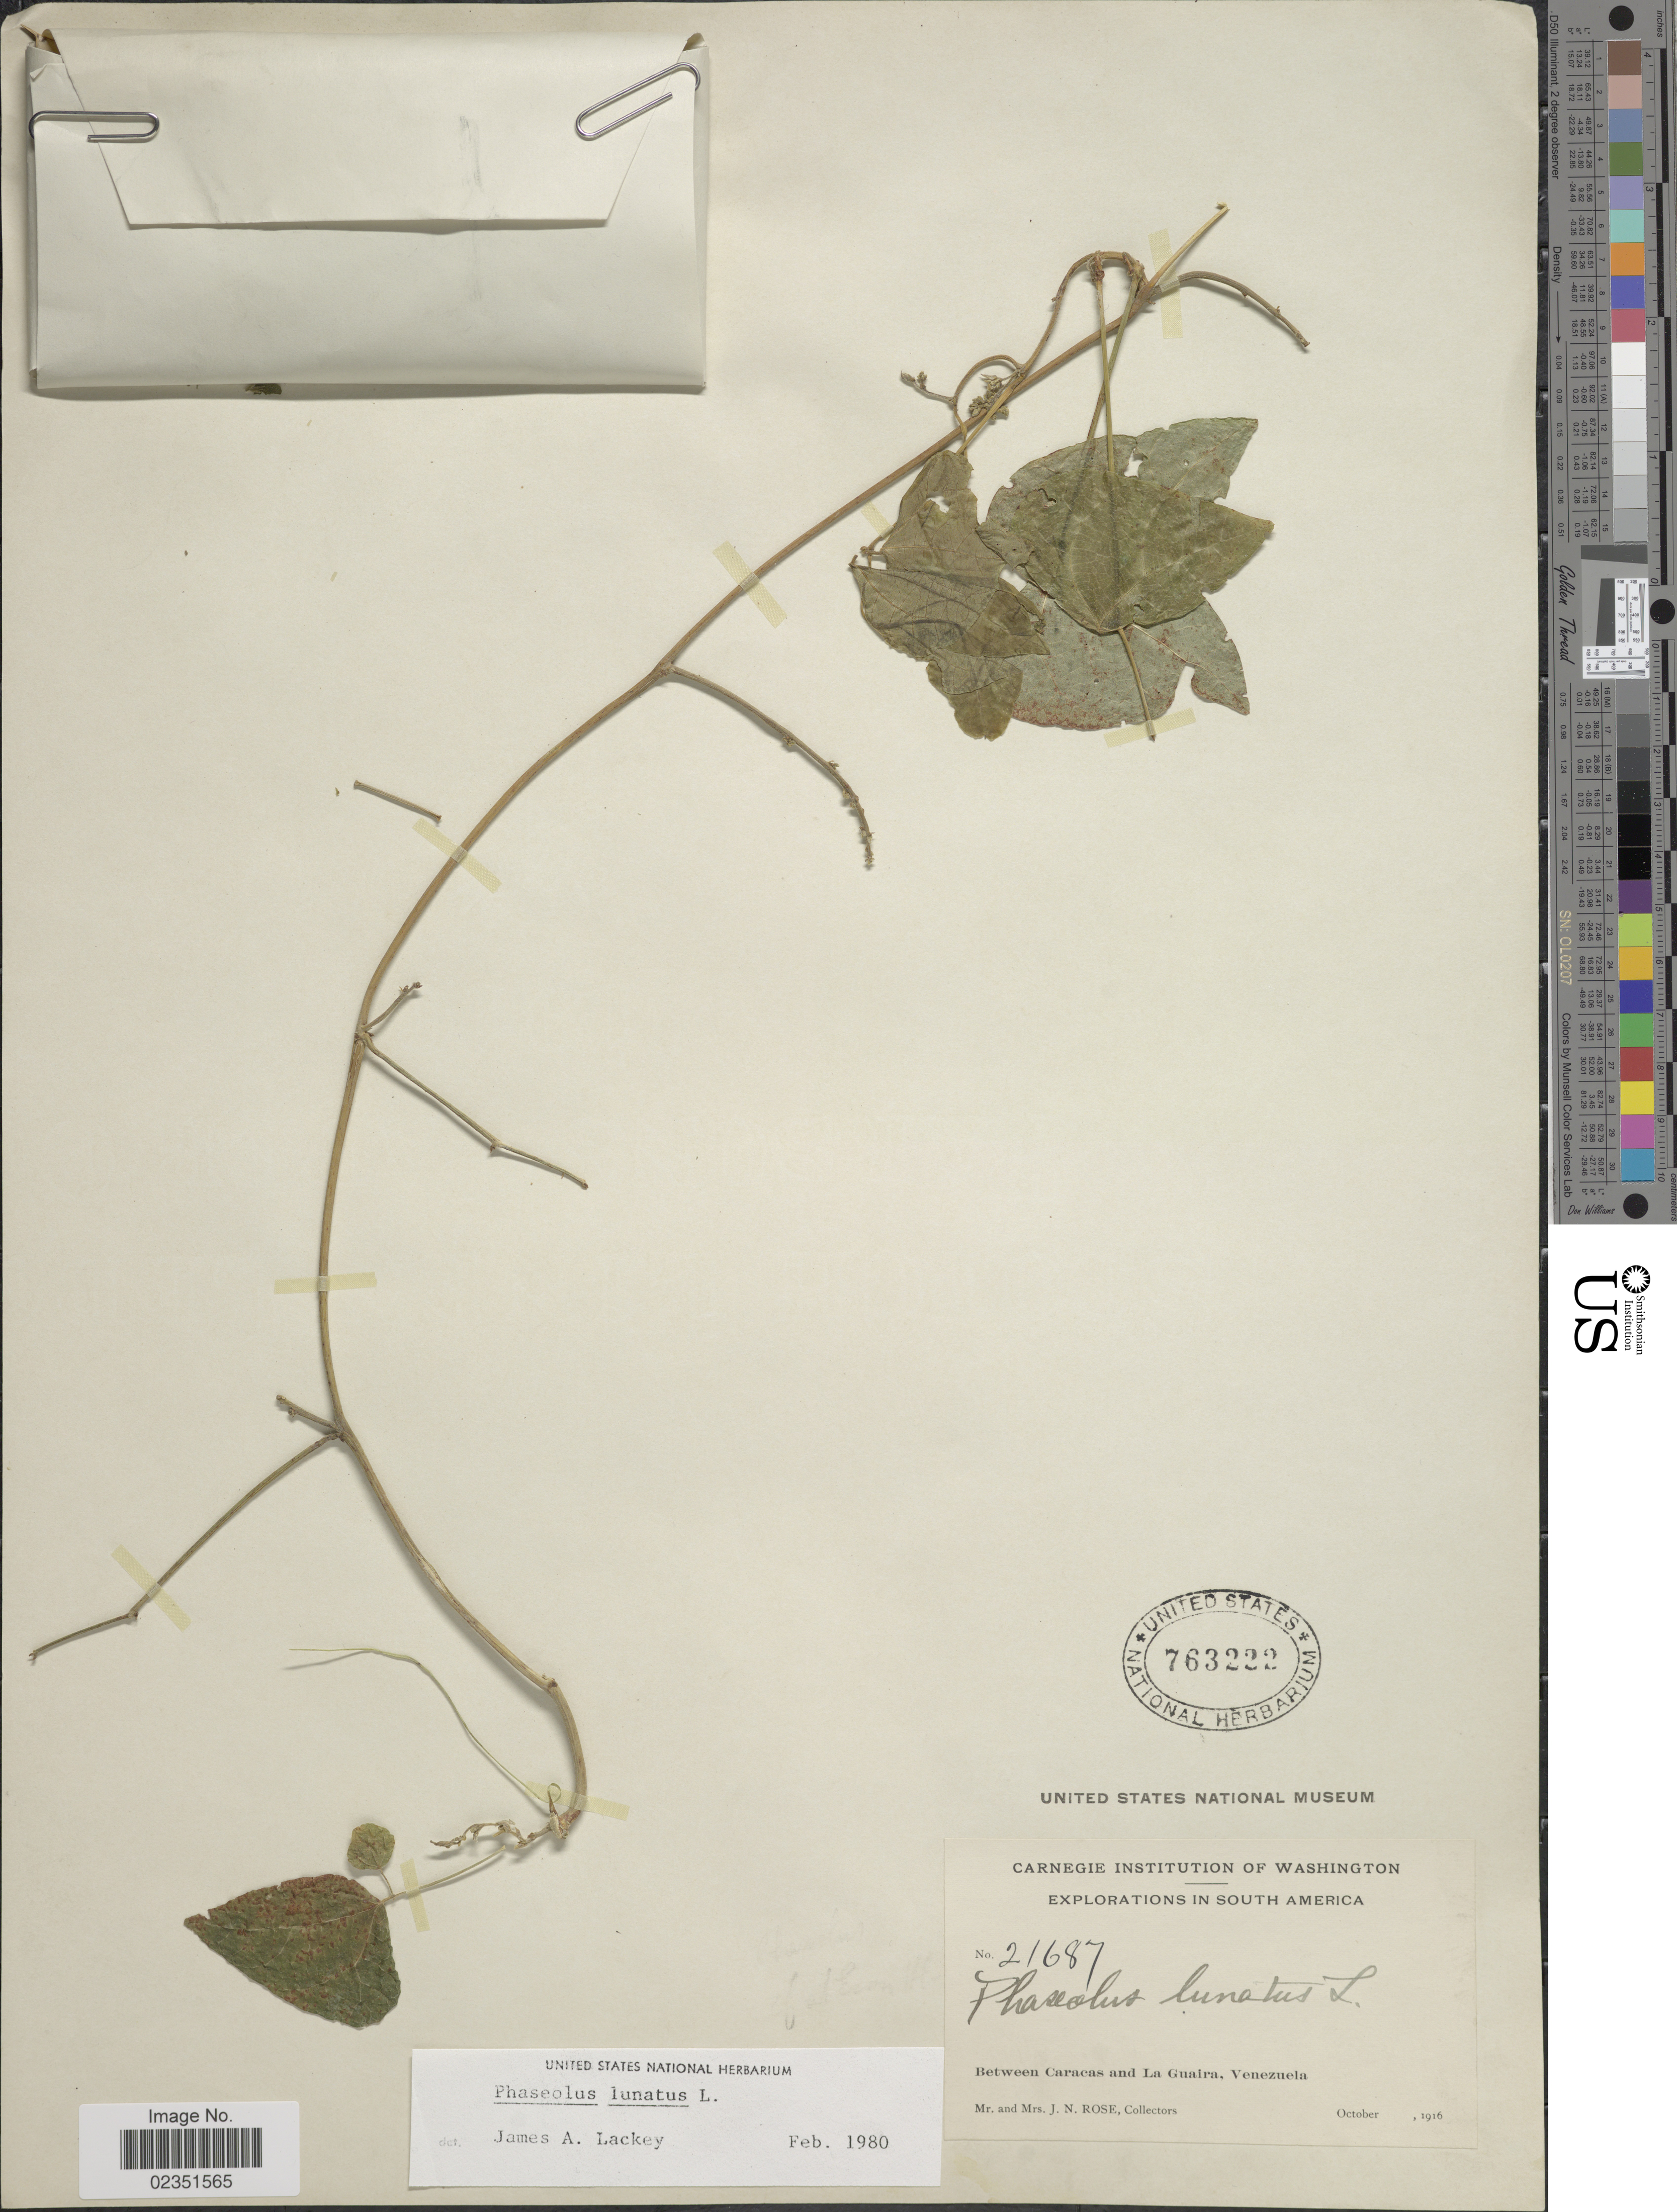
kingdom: Plantae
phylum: Tracheophyta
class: Magnoliopsida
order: Fabales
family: Fabaceae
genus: Phaseolus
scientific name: Phaseolus lunatus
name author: L.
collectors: J. N. Rose & L. B. Rose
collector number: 21687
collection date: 1916-10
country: Venezuela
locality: Between Caracas and La Guaira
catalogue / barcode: US 763222